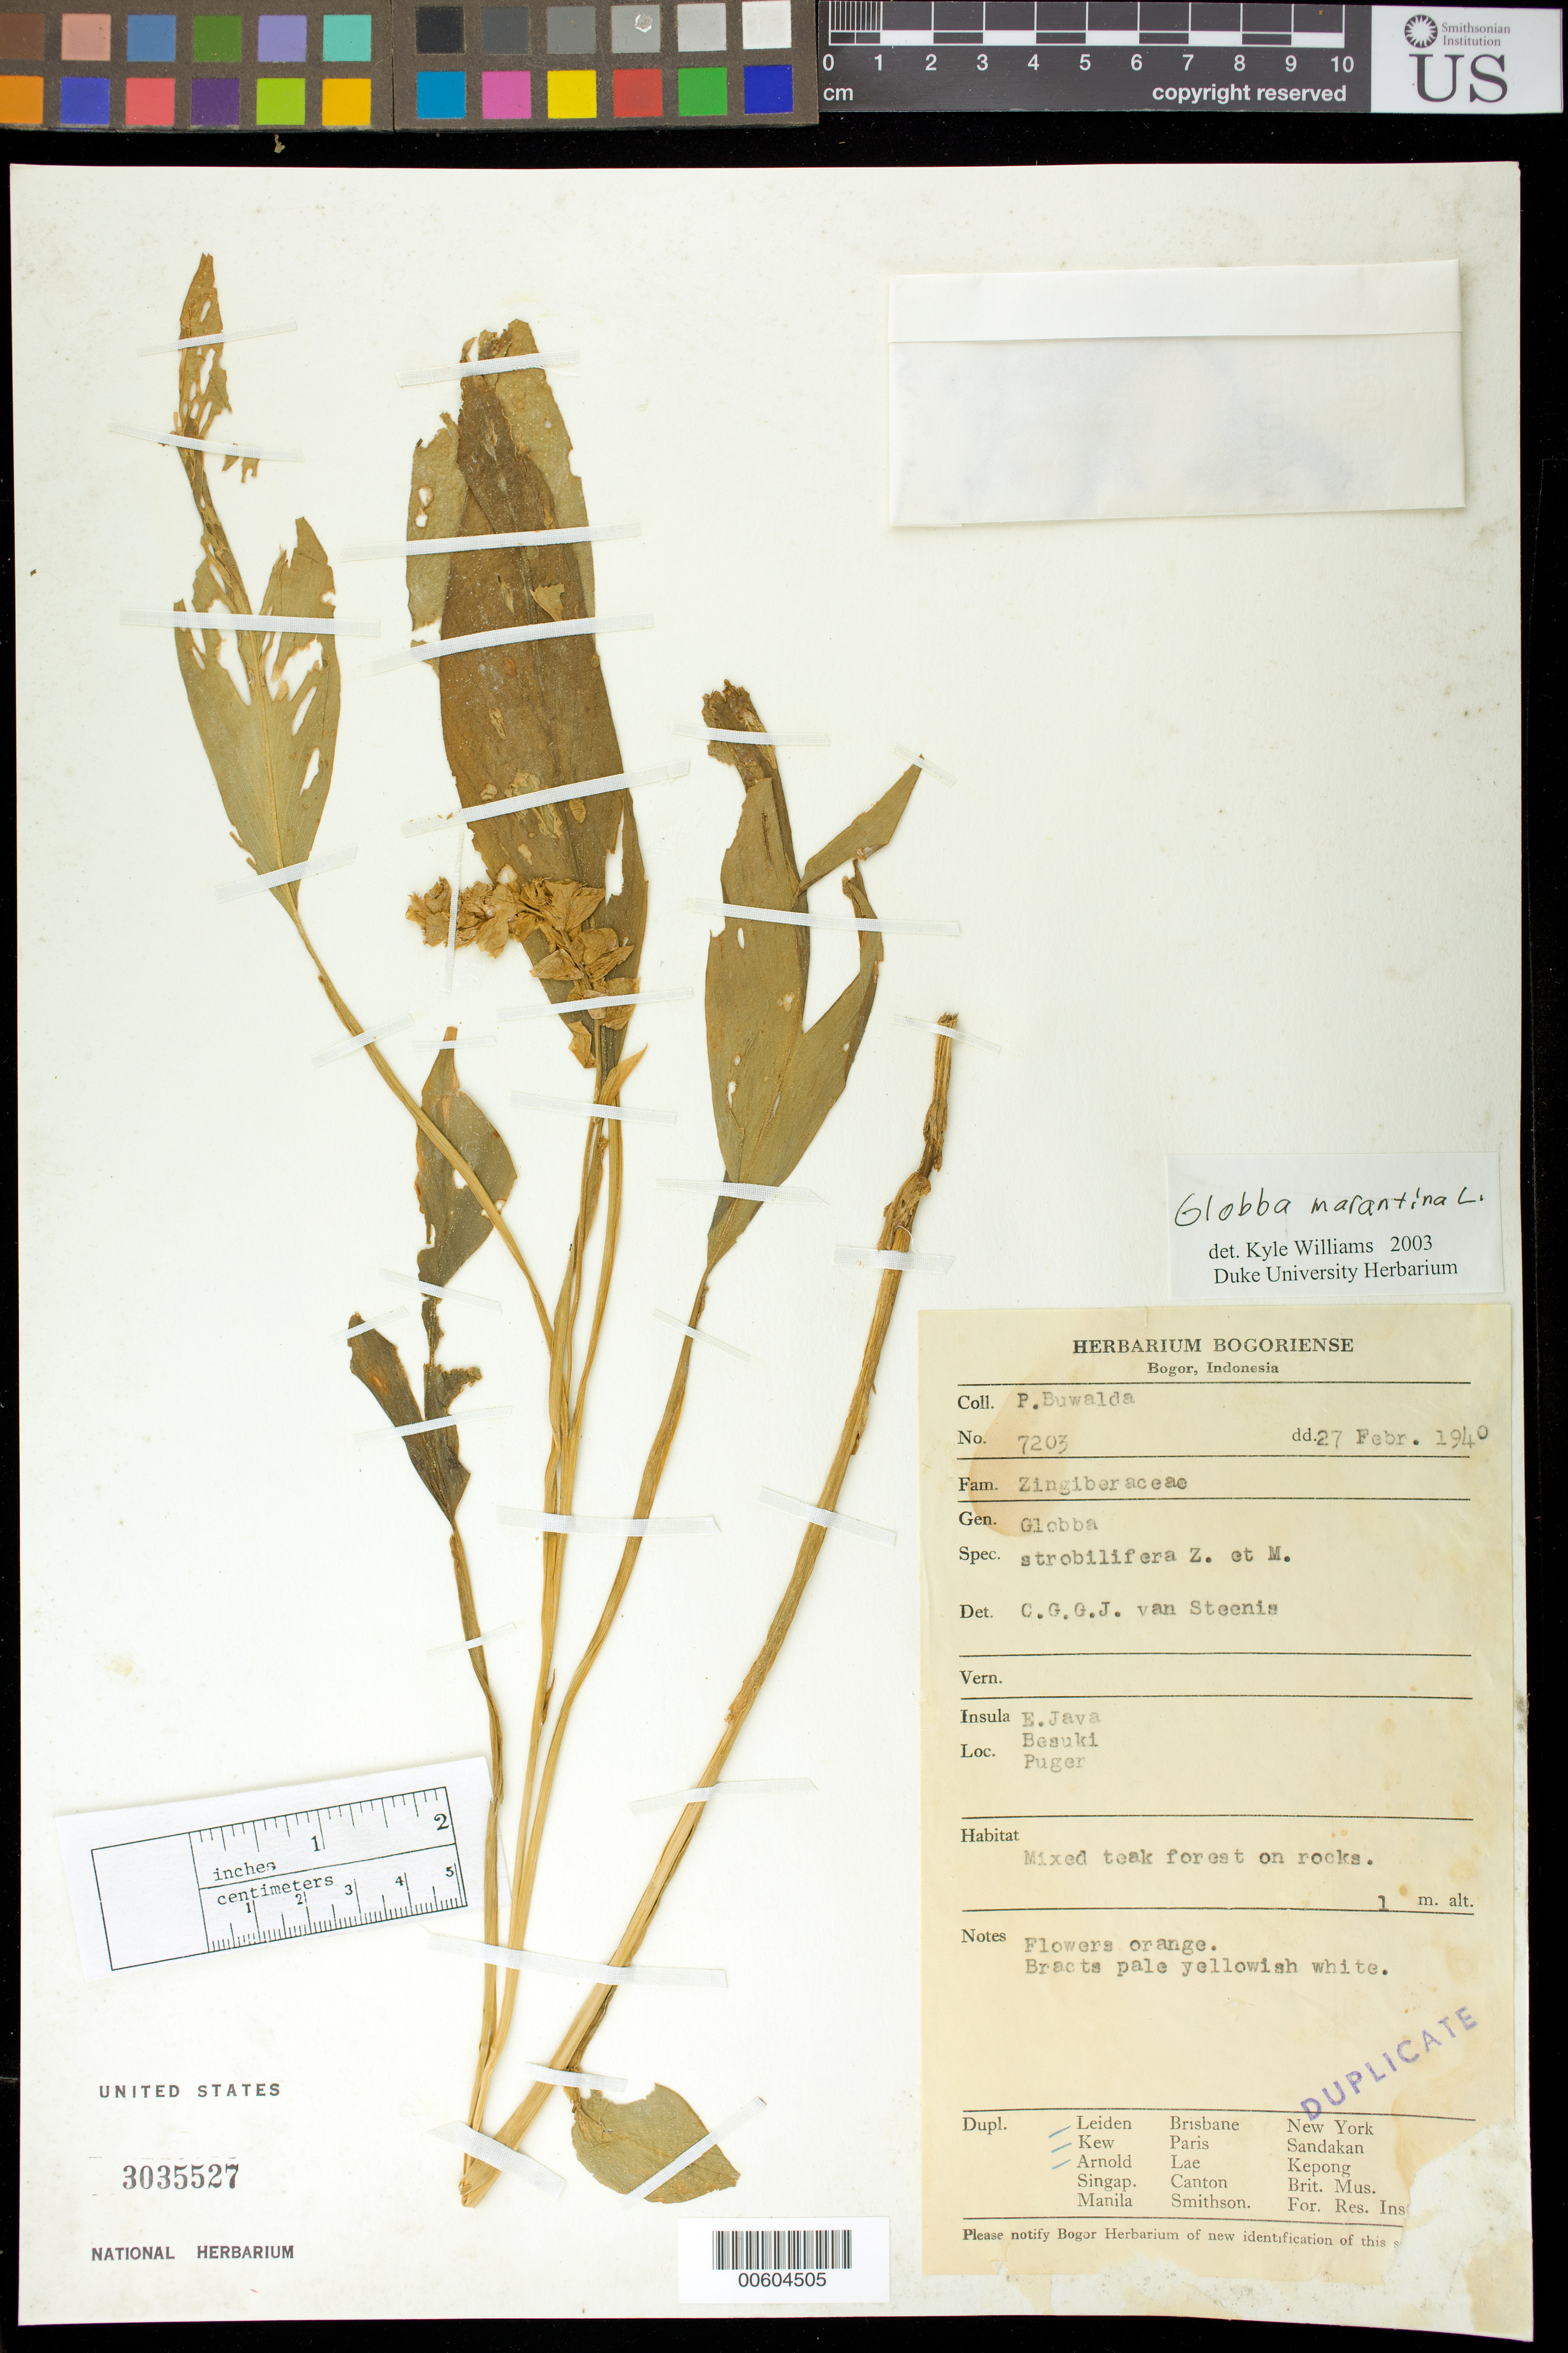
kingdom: Plantae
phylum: Tracheophyta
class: Liliopsida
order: Zingiberales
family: Zingiberaceae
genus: Globba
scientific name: Globba marantina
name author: L.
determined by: Williams, K. J.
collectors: P. Buwalda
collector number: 7203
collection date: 1940-02-27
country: Indonesia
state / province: Java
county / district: Jawa Timur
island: Java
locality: Besuki, Puger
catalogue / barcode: US 3035527